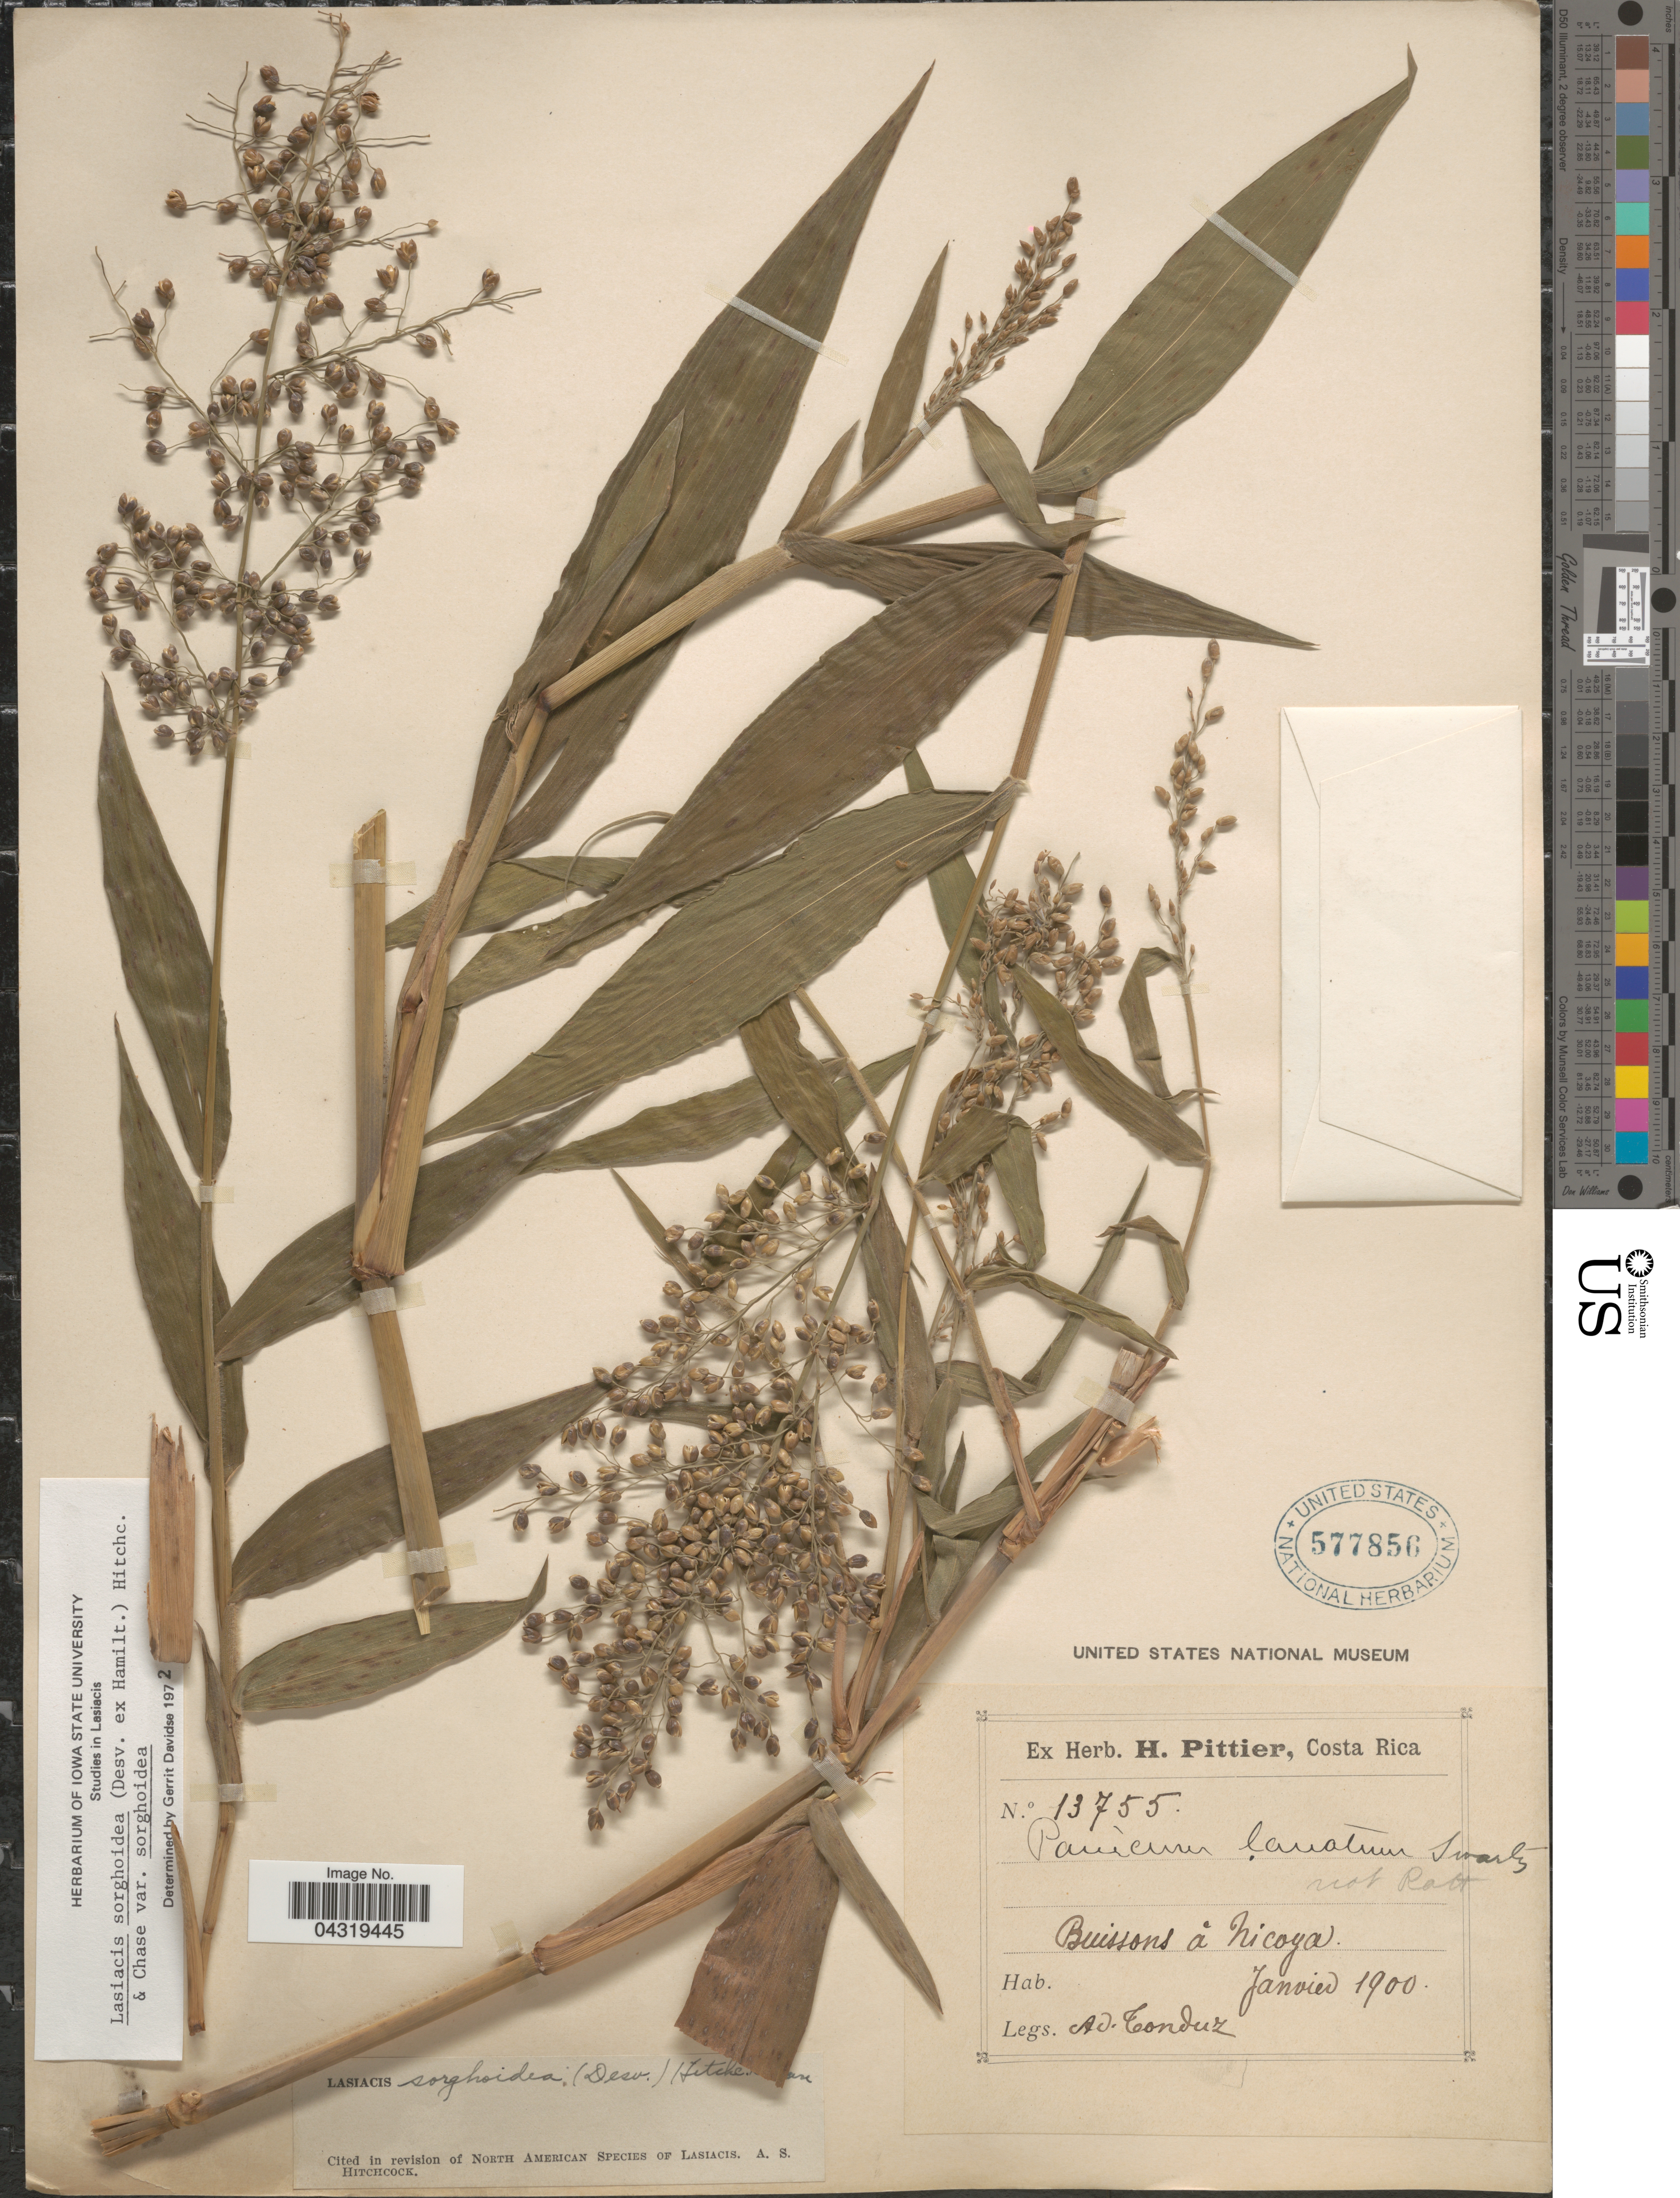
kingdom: Plantae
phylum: Tracheophyta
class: Liliopsida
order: Poales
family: Poaceae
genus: Lasiacis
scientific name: Lasiacis sorghoidea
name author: (Desv. ex Ham.) Hitchc. & Chase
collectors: A. Tonduz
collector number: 13755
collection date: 1900-01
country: Costa Rica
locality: Buissons à Nicoya.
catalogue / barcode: US 577856